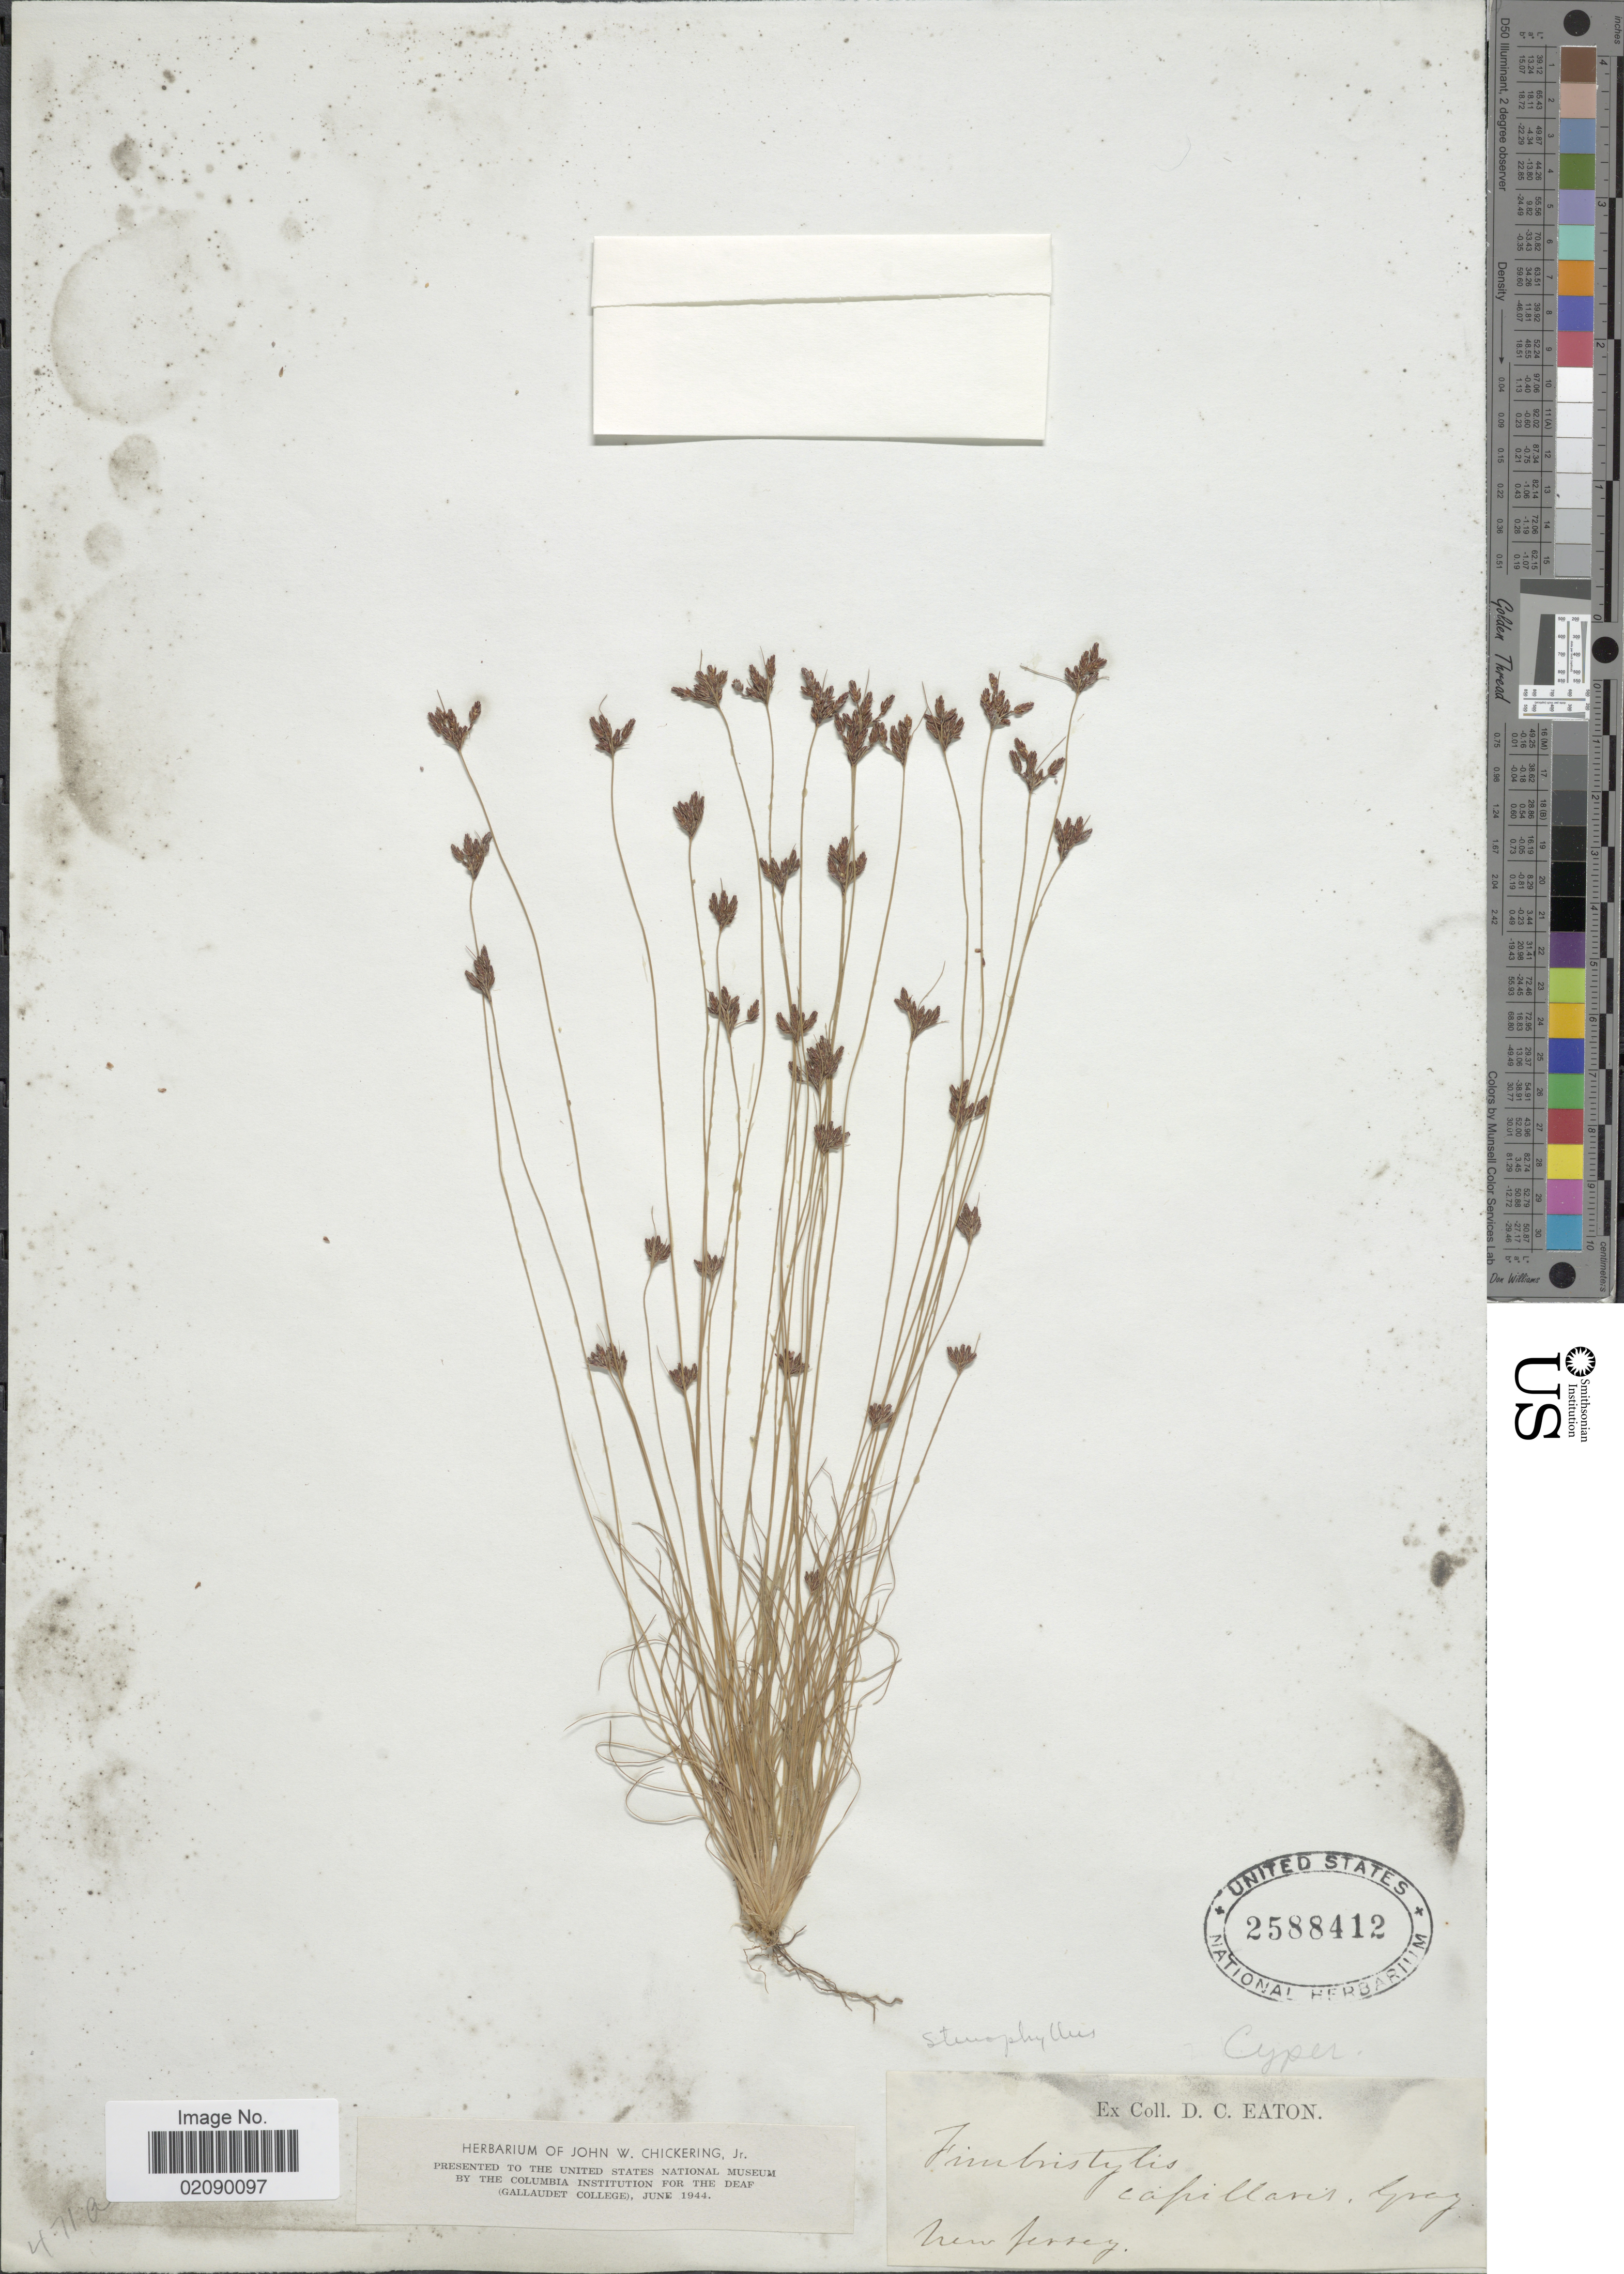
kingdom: Plantae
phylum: Tracheophyta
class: Liliopsida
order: Poales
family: Cyperaceae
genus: Bulbostylis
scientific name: Bulbostylis capillaris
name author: (L.) Kunth ex C.B. Clarke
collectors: ex herb. D. C. Eaton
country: United States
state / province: New Jersey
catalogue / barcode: US 2588412